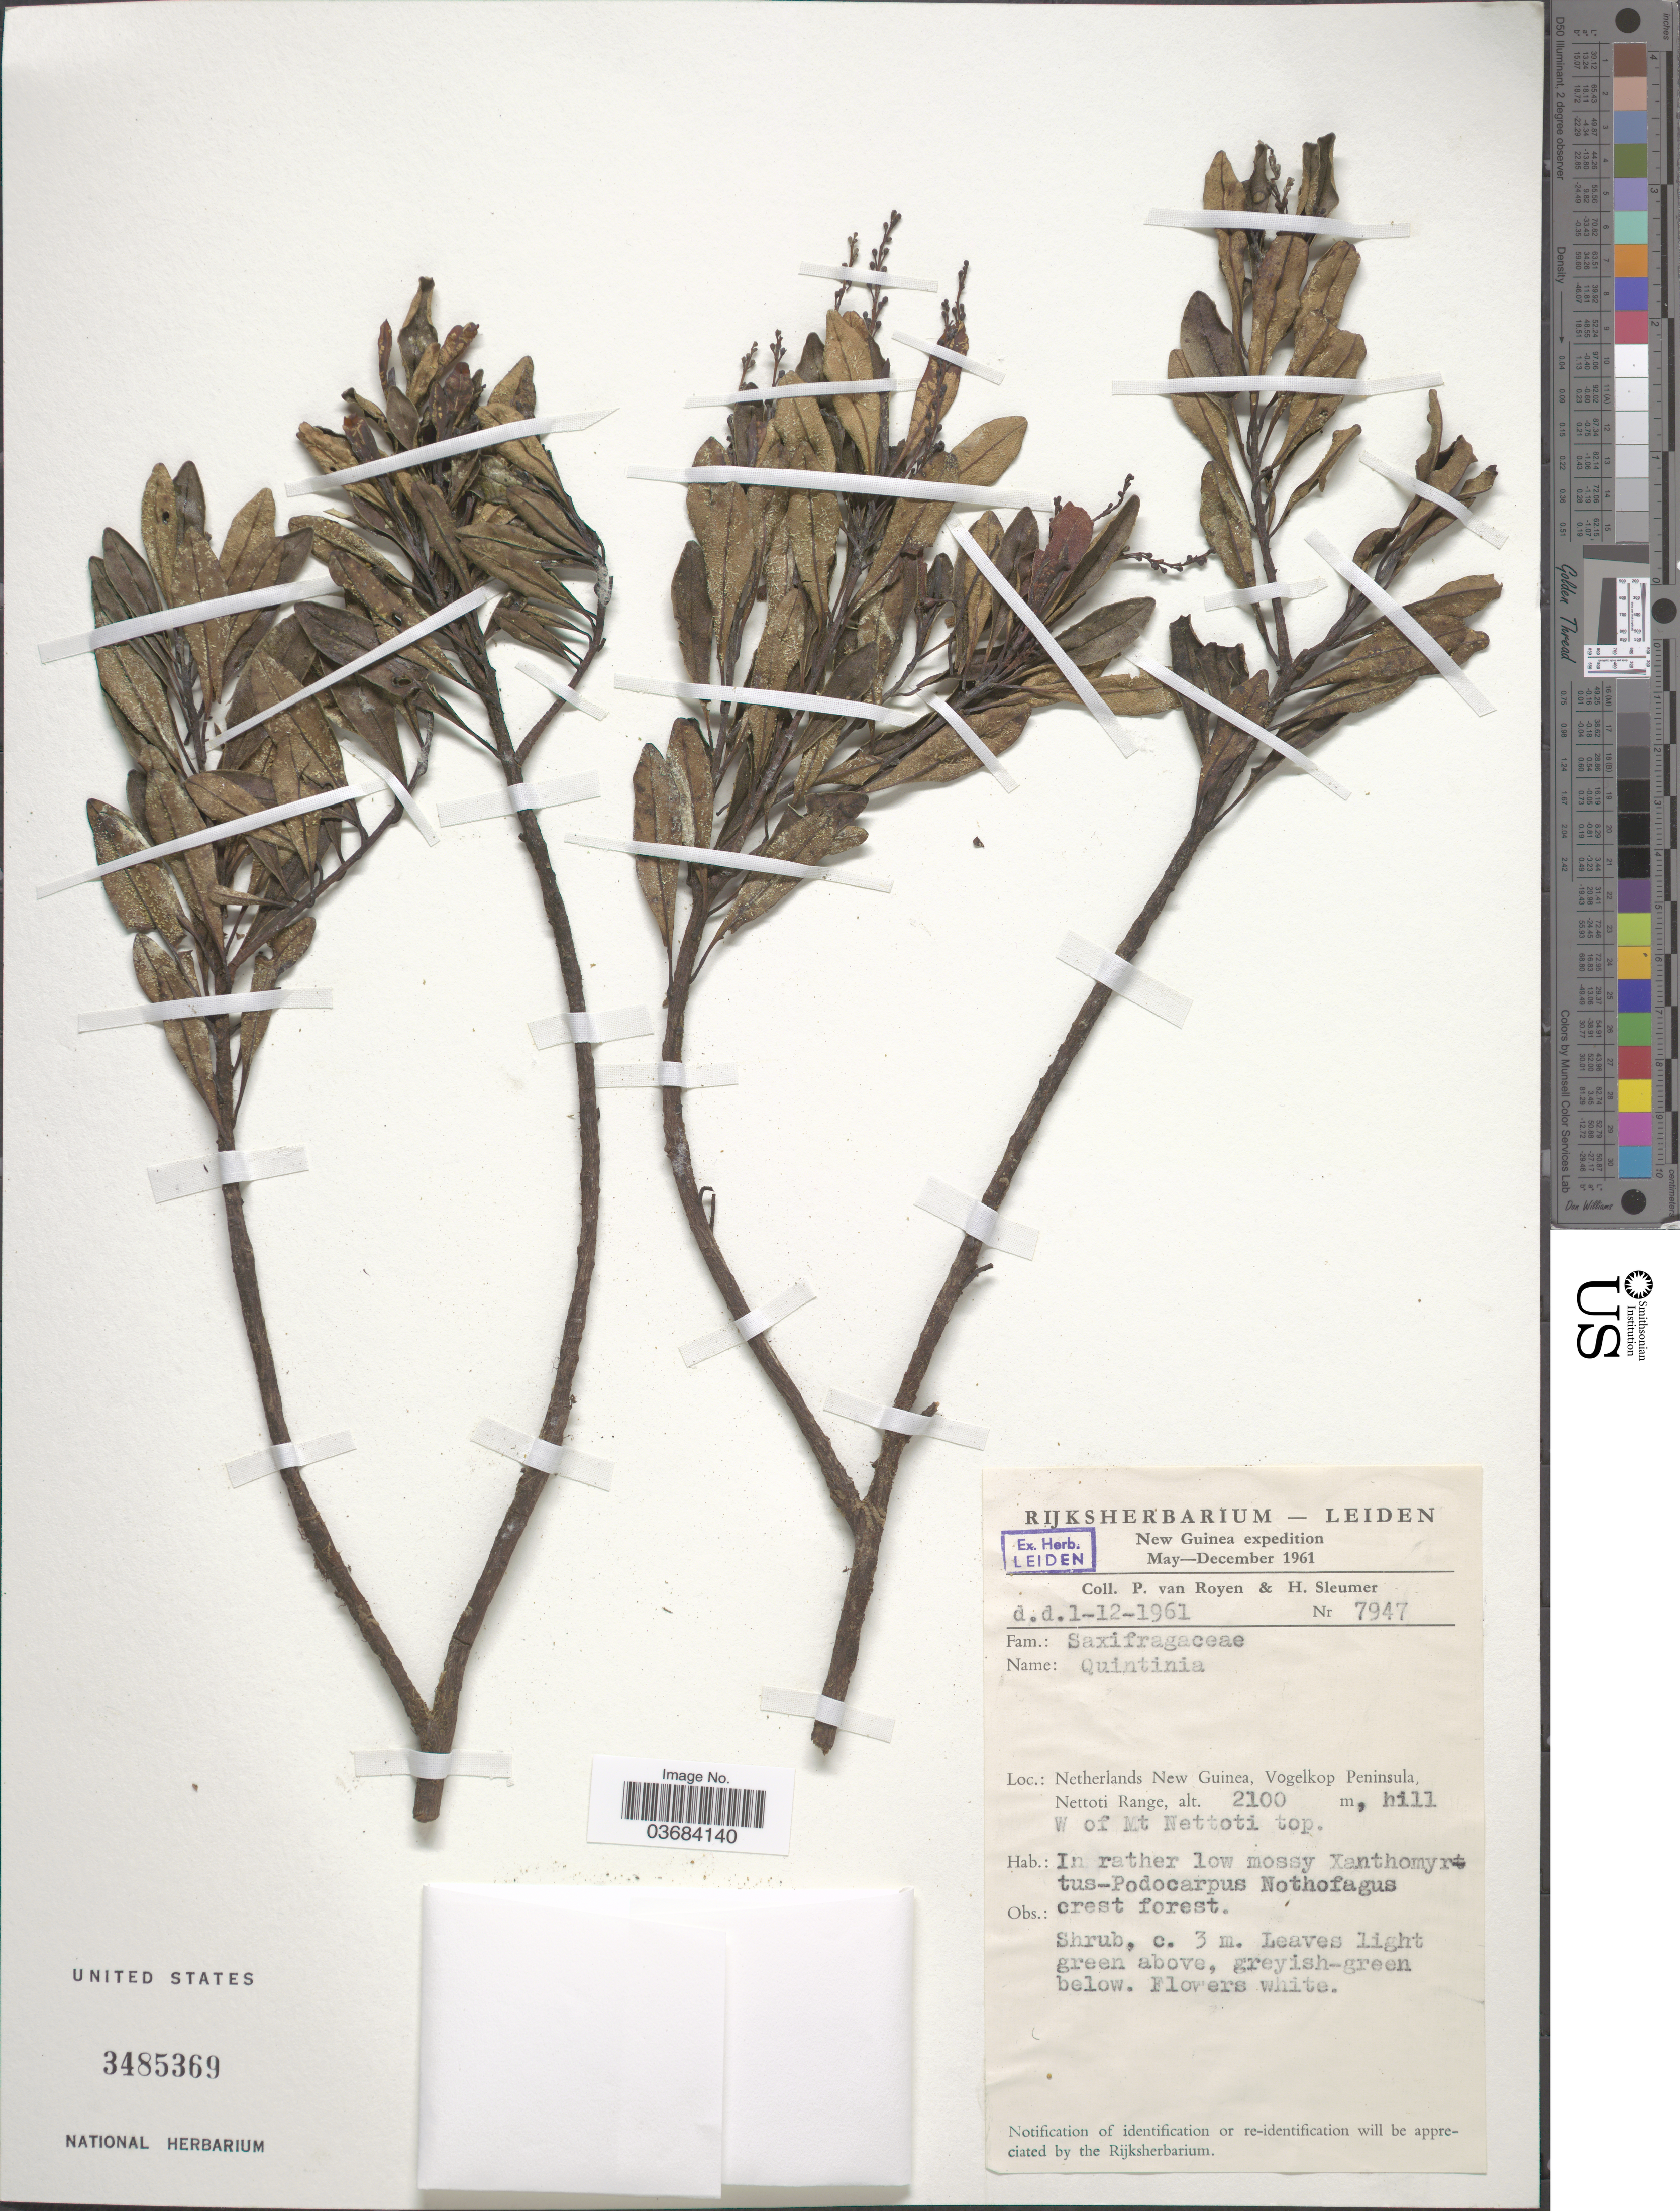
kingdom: Plantae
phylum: Tracheophyta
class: Magnoliopsida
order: Paracryphiales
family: Paracryphiaceae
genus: Quintinia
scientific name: Quintinia sp.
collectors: P. van Royen & H. O. Sleumer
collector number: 7947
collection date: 1961-12-01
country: Indonesia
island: New Guinea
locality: New Guinea Expedition May--December 1961. Netherlands New Guinea, Vogelkop Peninsula, Nettoti Range, hill W of Mt Nettoti top.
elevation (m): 2100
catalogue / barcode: US 3485369